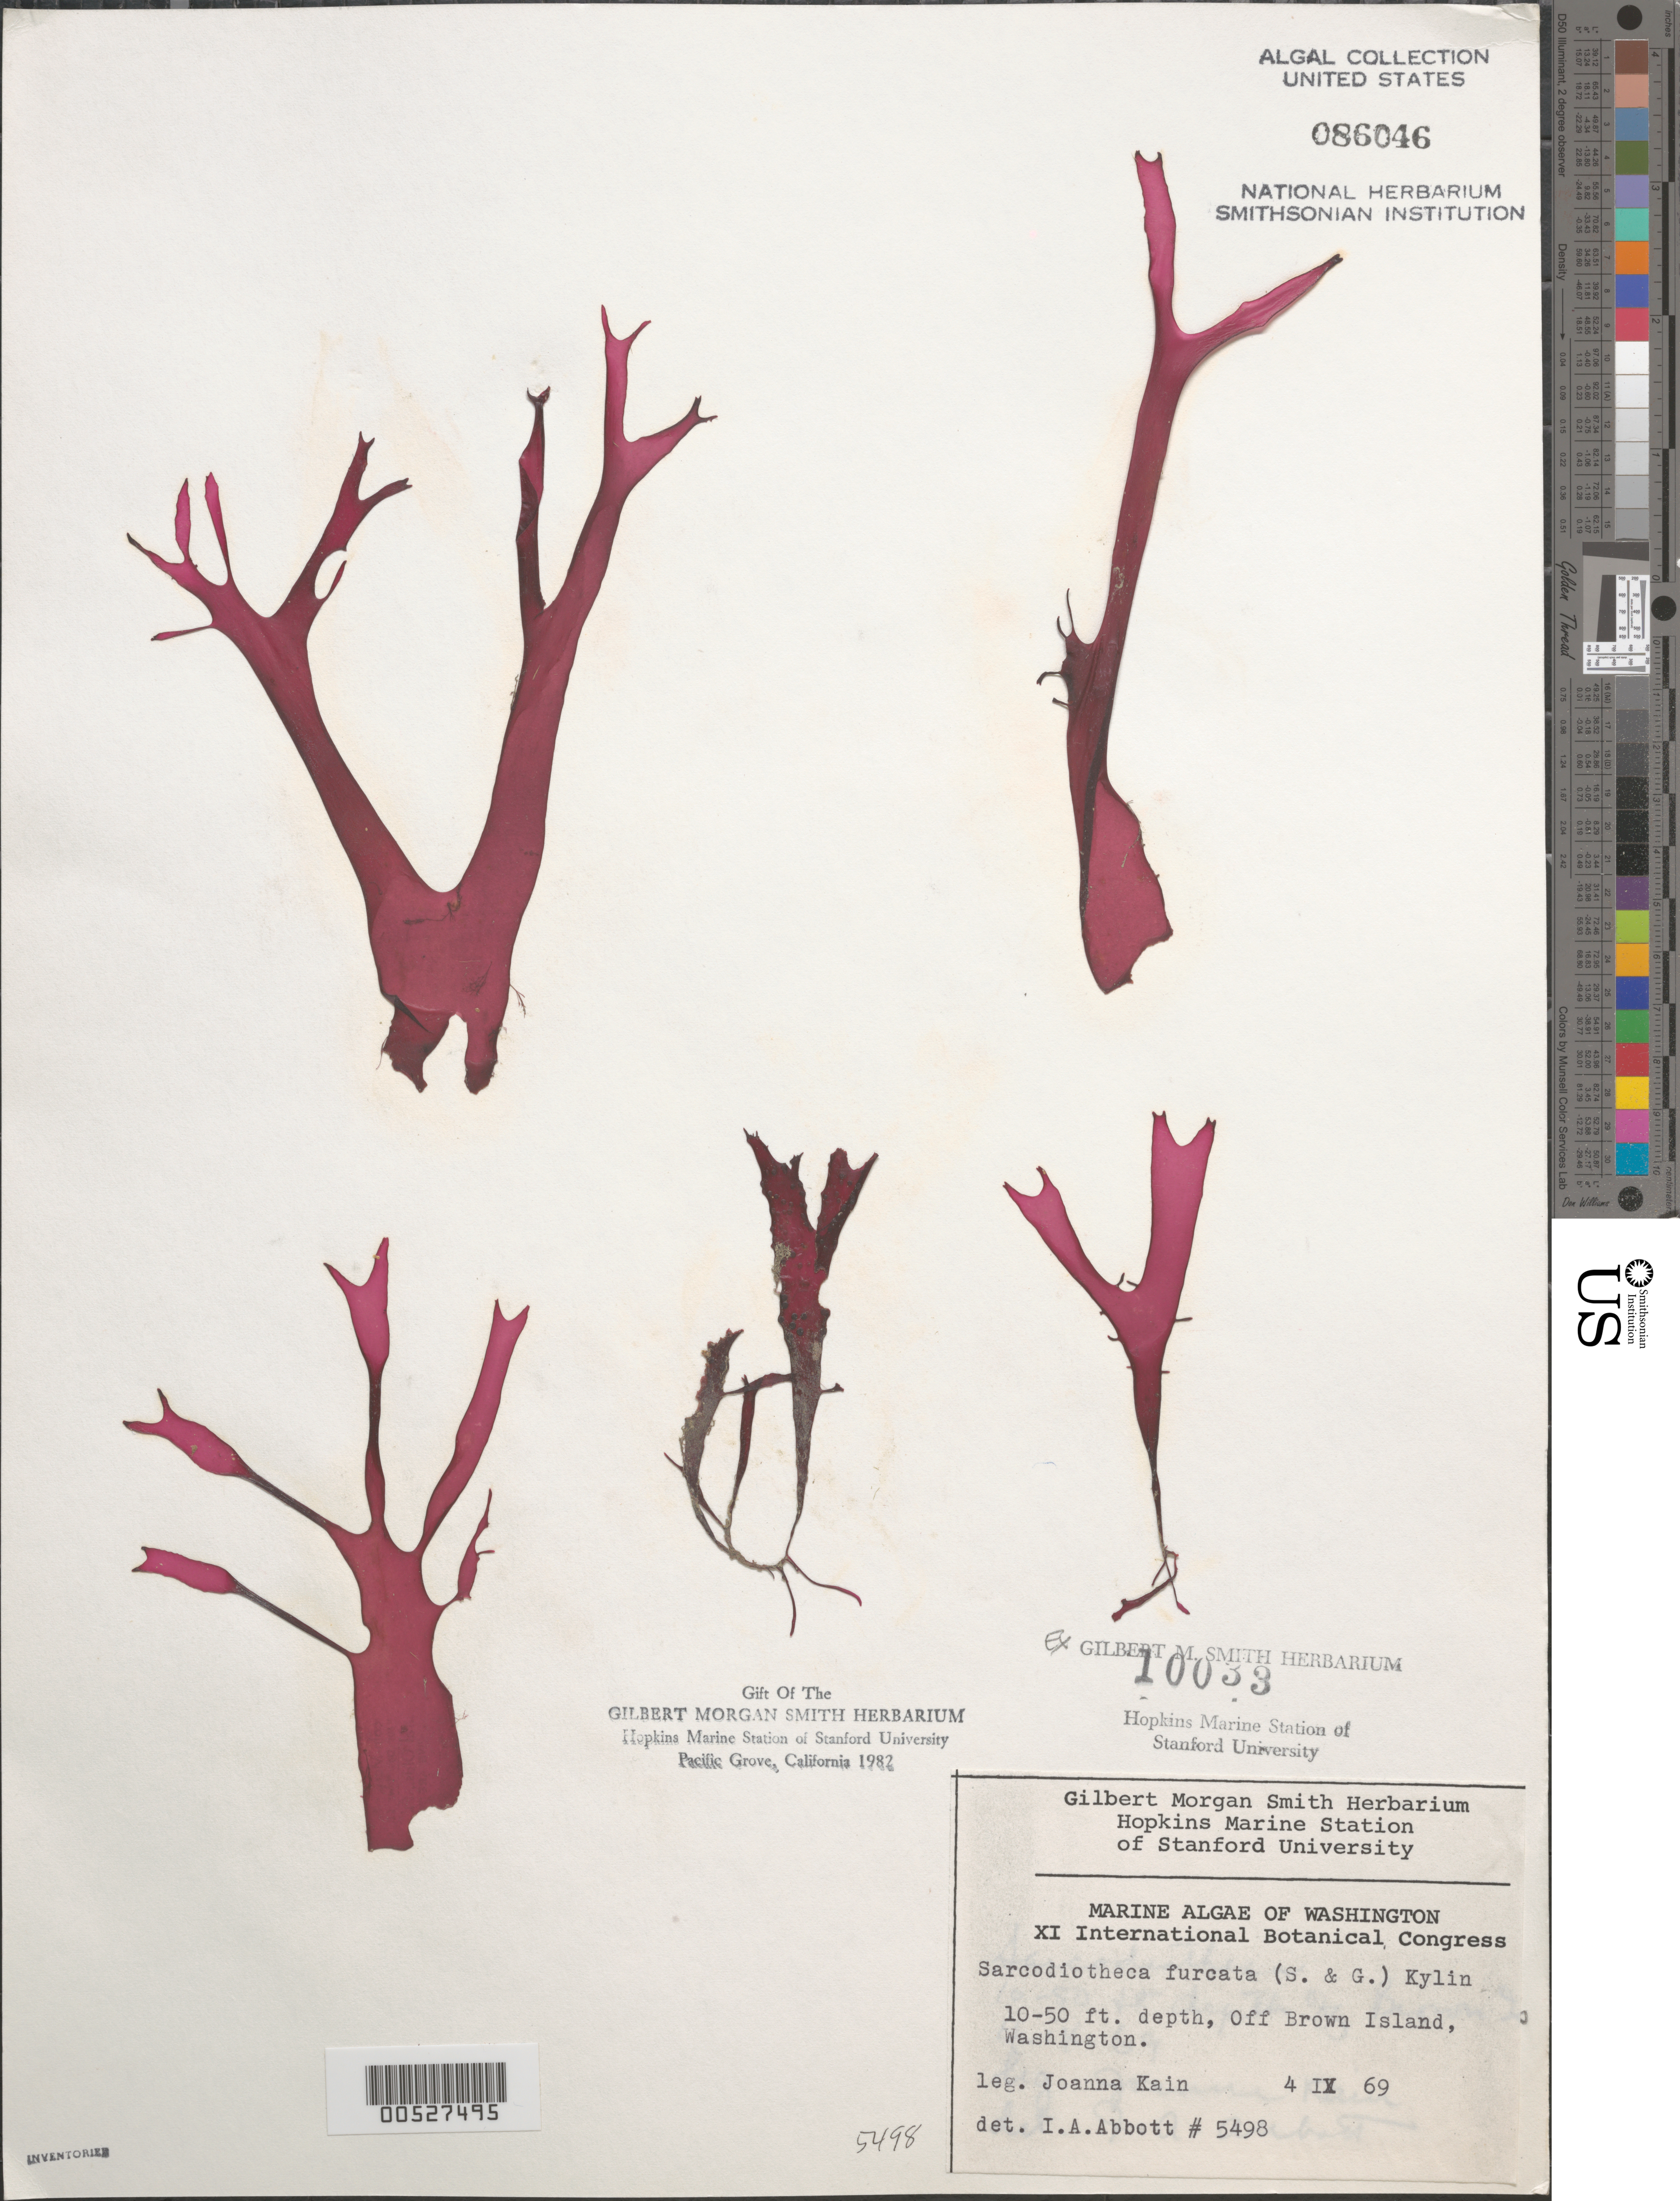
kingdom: Plantae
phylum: Rhodophyta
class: Florideophyceae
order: Gigartinales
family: Solieriaceae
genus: Sarcodiotheca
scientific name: Sarcodiotheca furcata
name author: (Setch. & N.L. Gardner) Kylin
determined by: Abbott, Isabella A.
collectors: J.M. Kain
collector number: IAA 5498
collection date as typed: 04 Sep 1969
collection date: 1969-09-04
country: United States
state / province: Washington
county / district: San Juan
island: Brown Island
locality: Off Brown Island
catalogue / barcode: US 86046